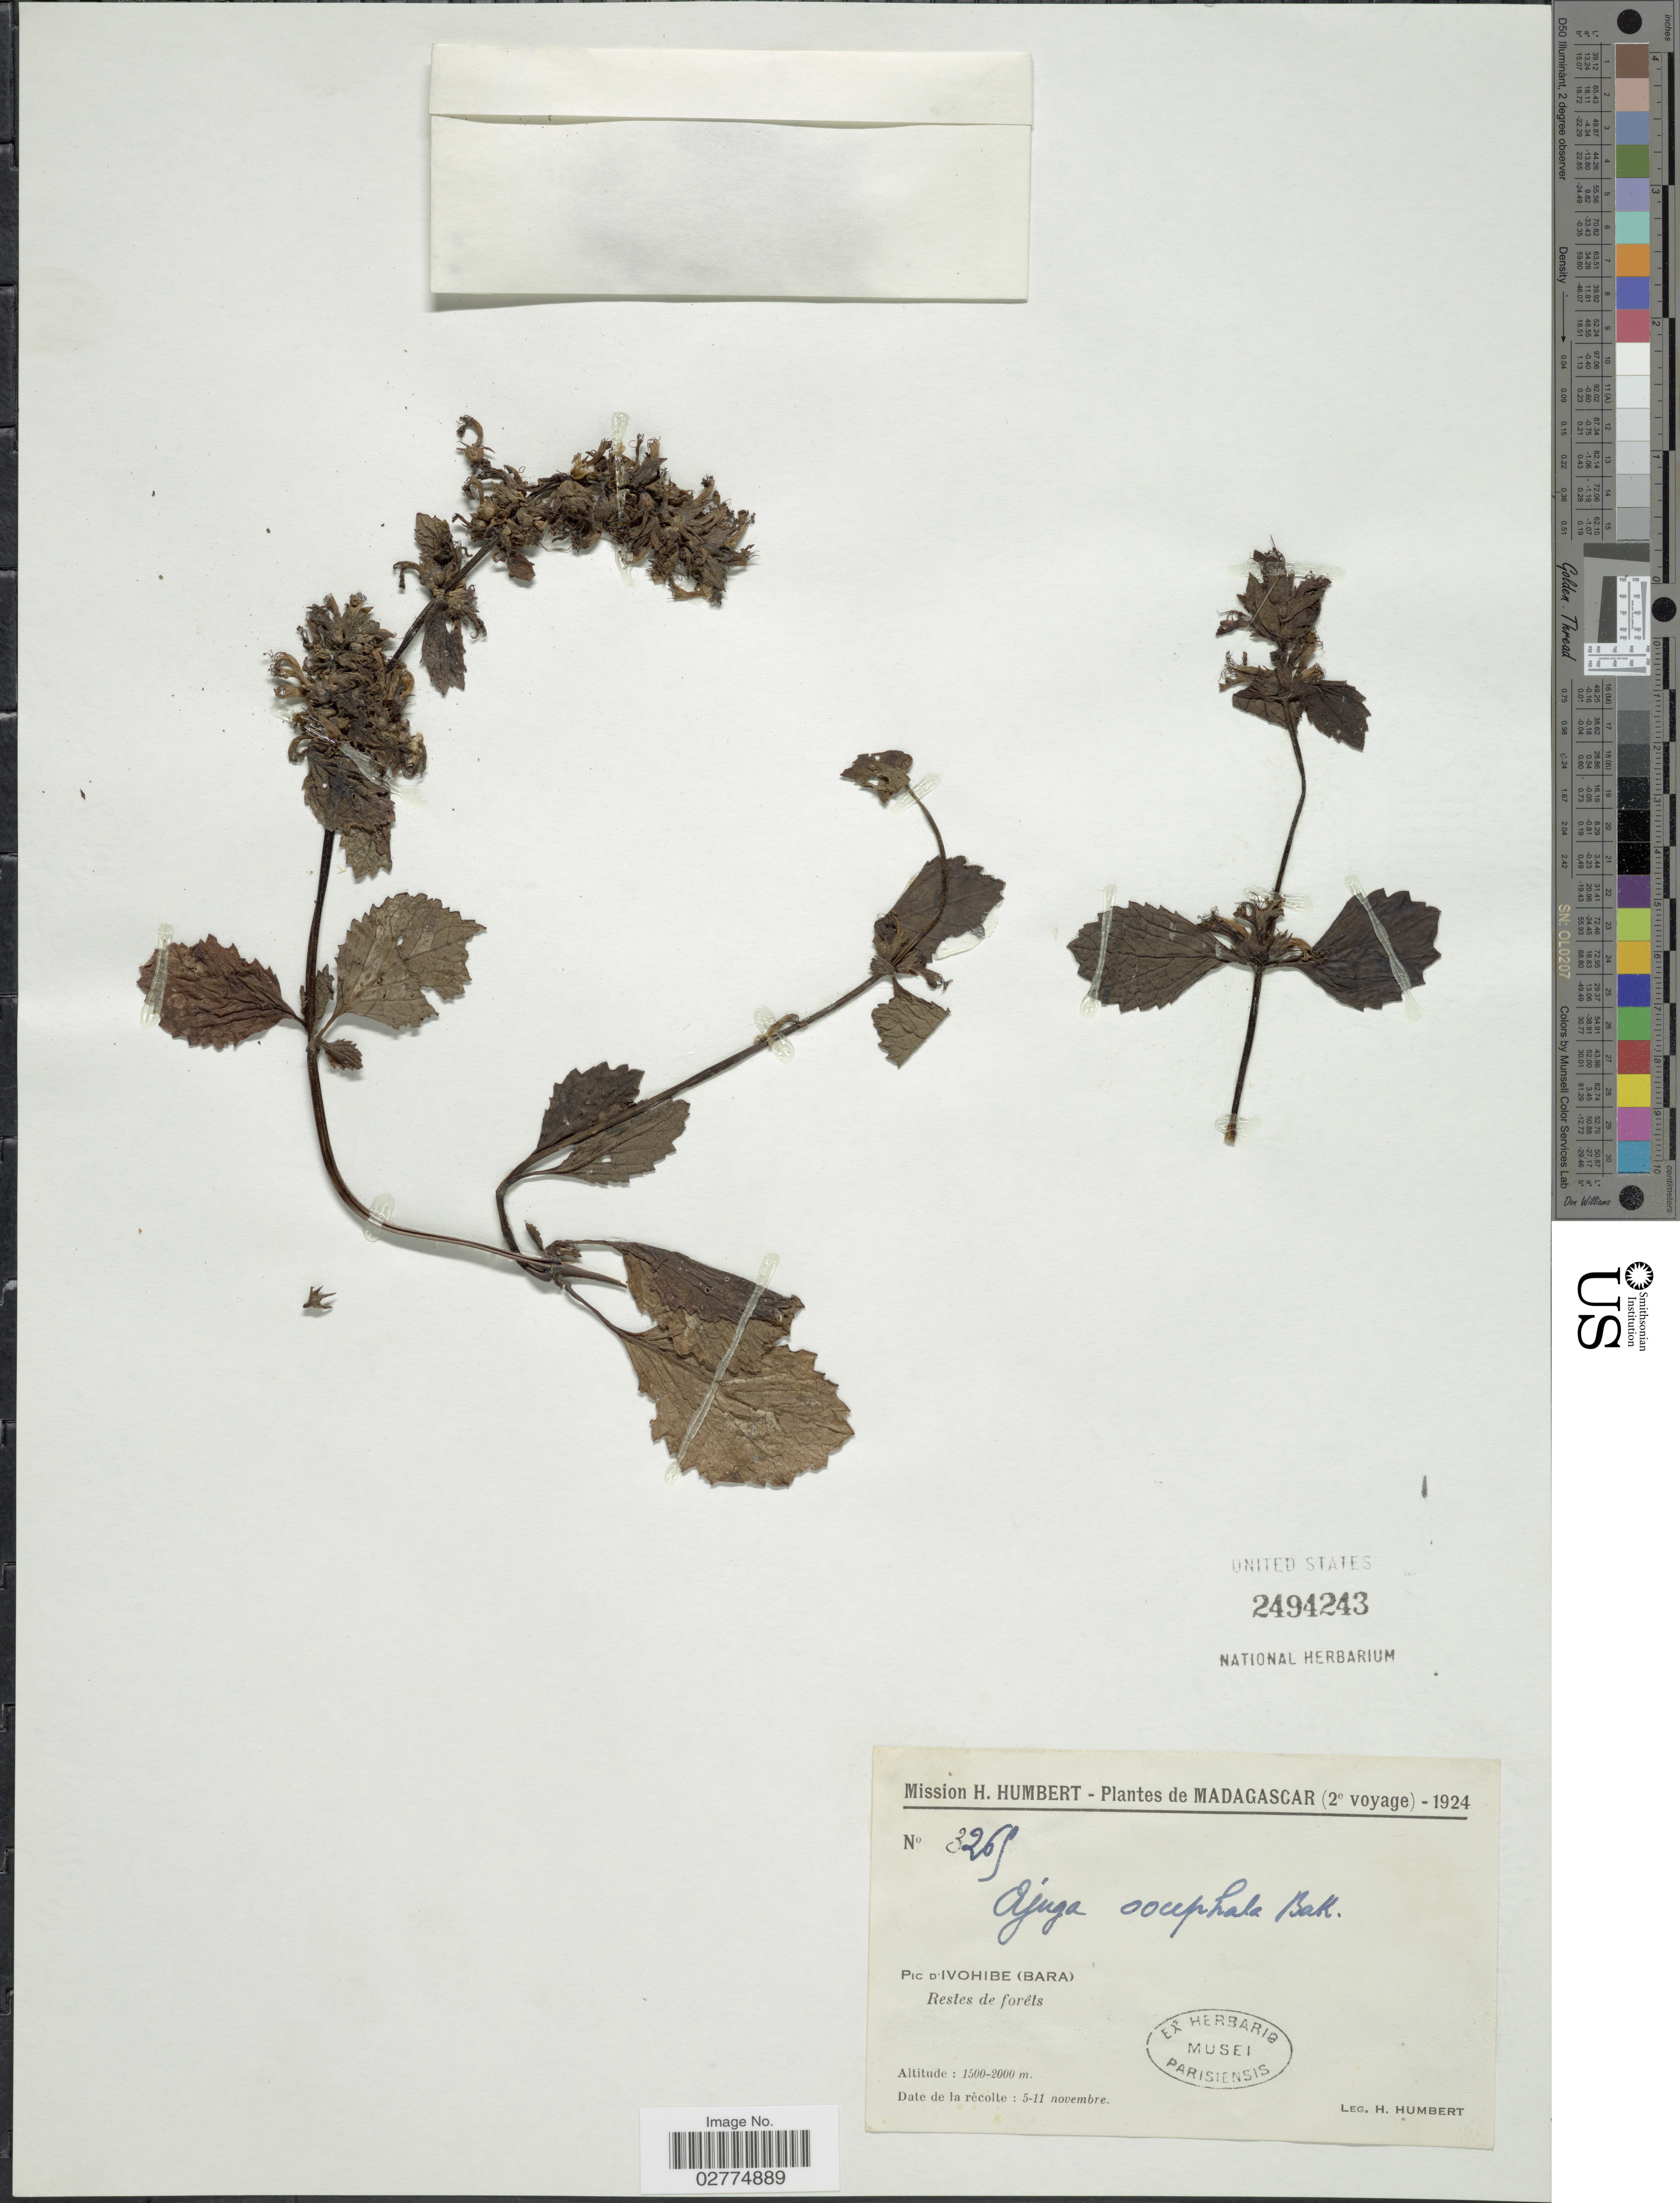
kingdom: Plantae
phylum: Tracheophyta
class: Magnoliopsida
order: Lamiales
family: Lamiaceae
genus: Ajuga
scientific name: Ajuga oocephala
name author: Baker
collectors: H. Humbert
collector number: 3265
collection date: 1924-11-05/1924-11-11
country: Madagascar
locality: Pic D'Ivohibe (Bara).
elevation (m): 1500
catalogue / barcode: US 2494243